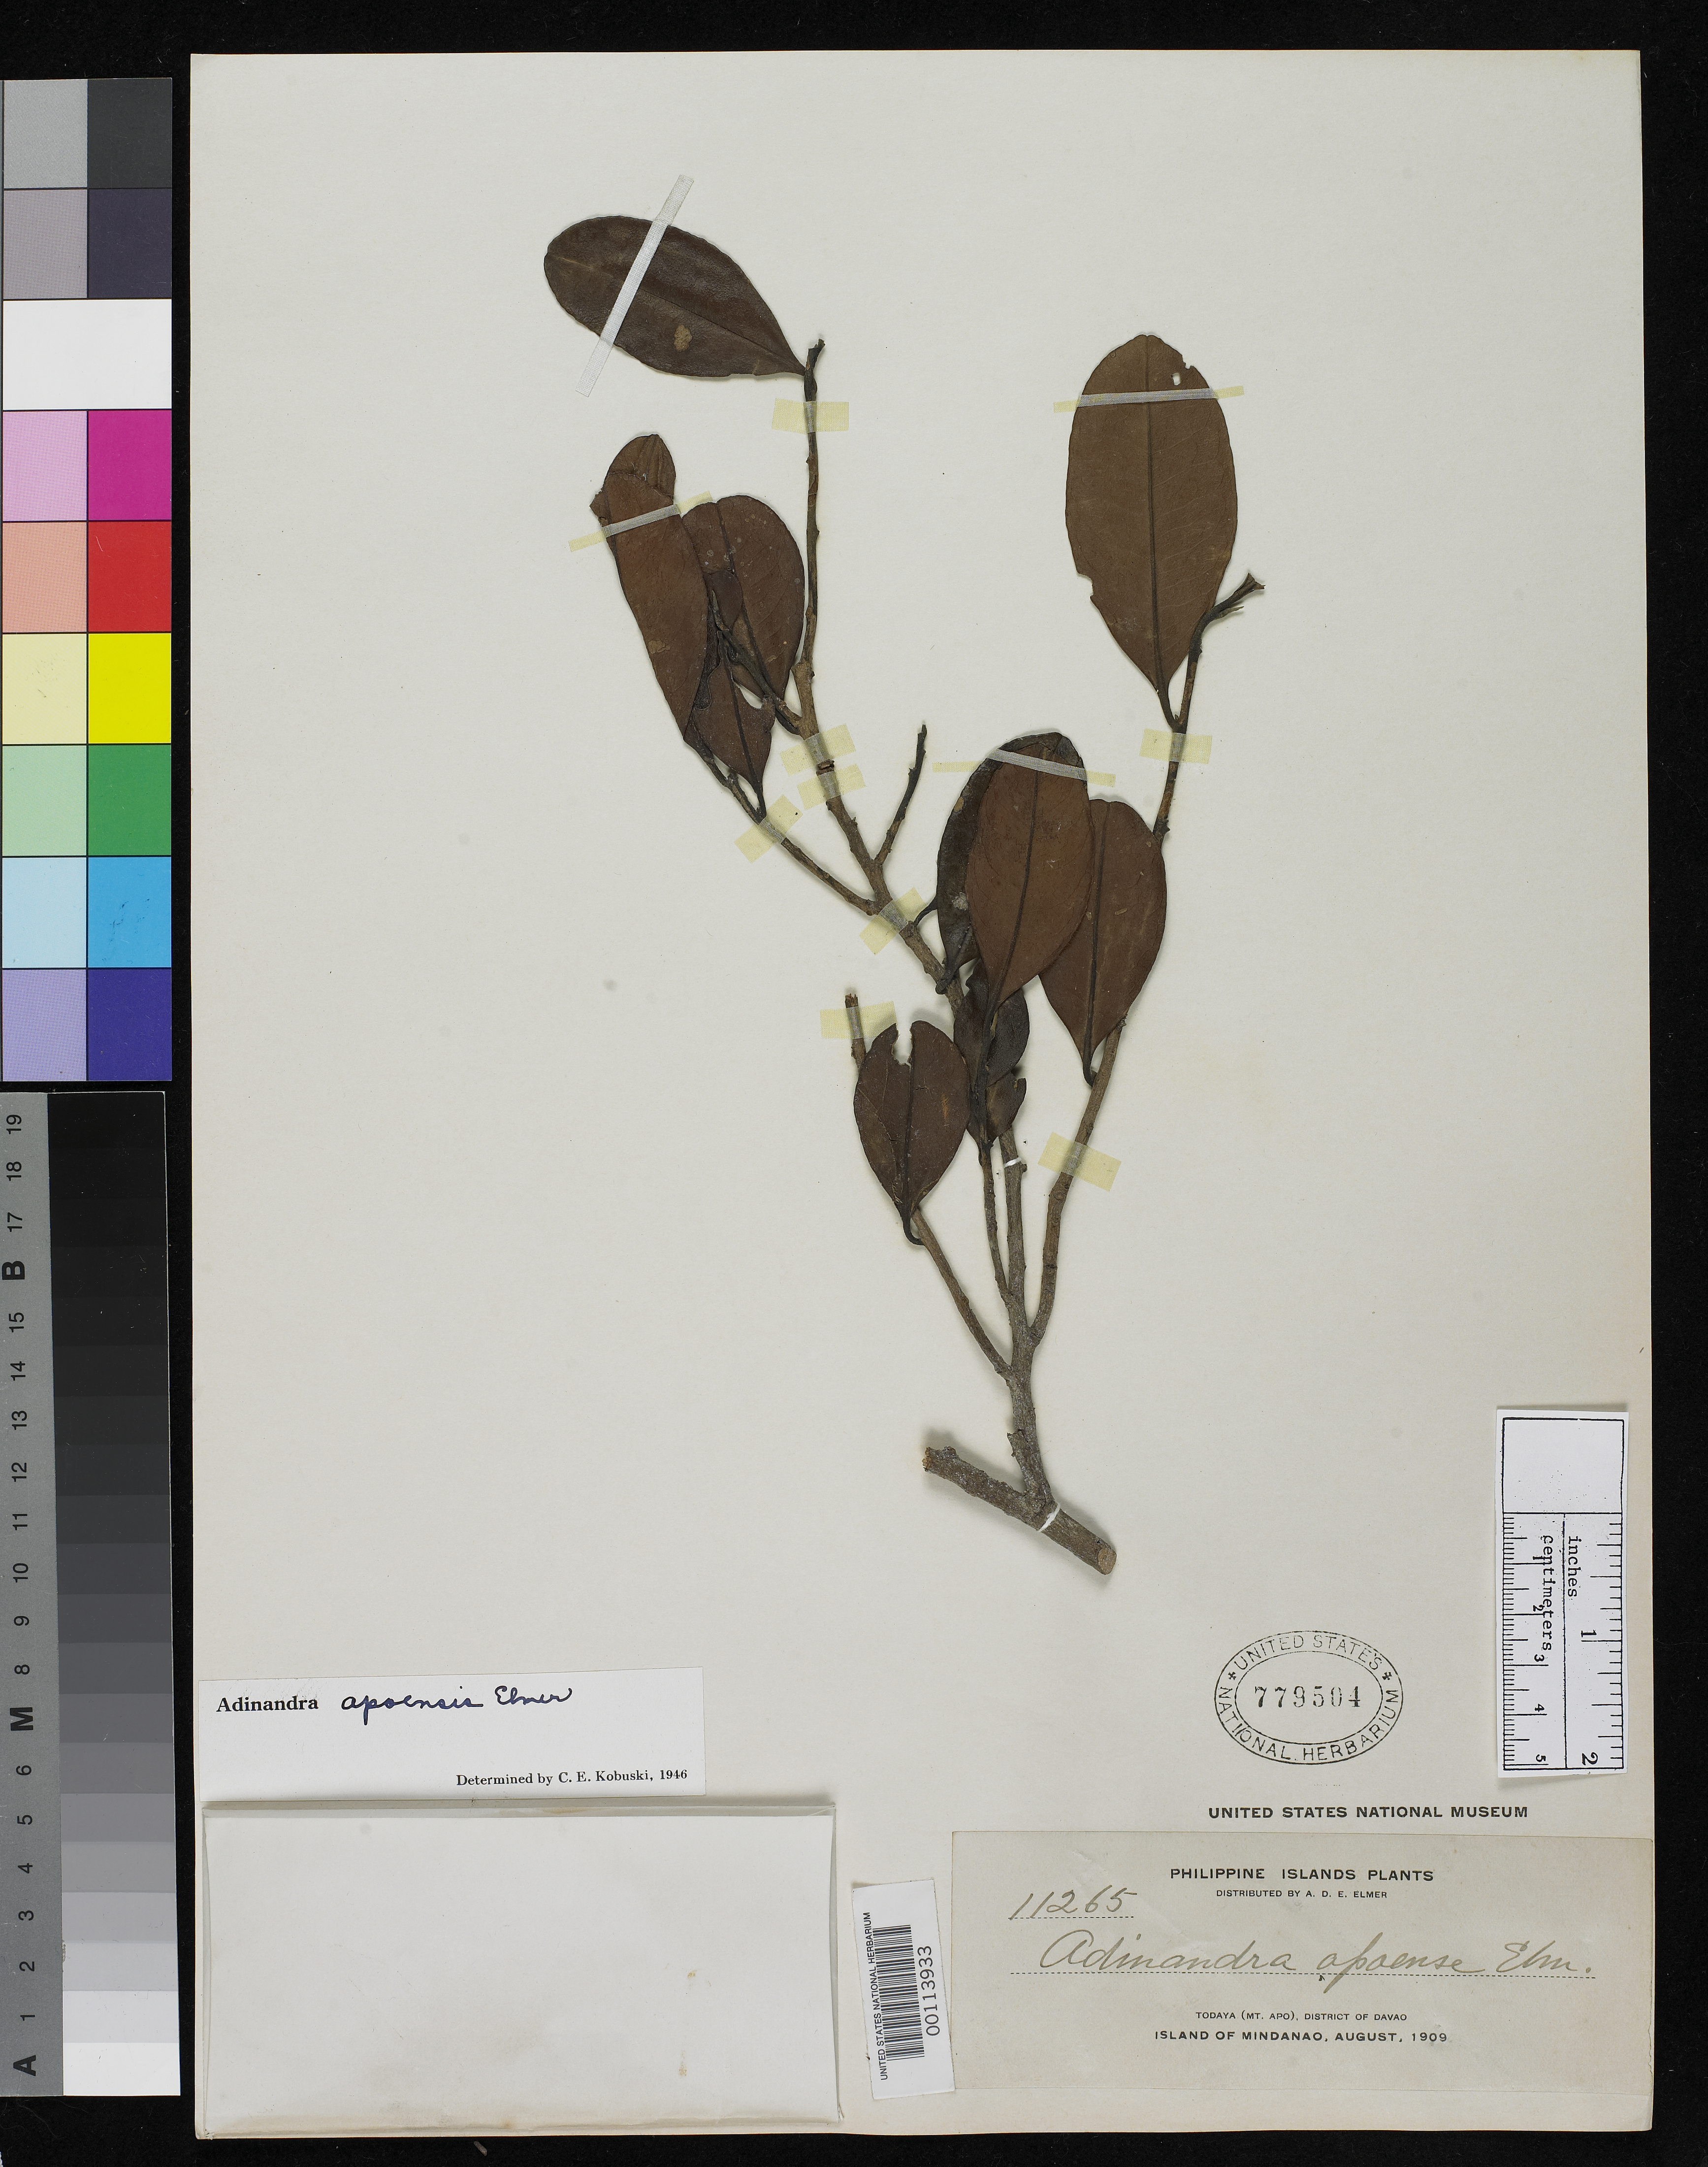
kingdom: Plantae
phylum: Tracheophyta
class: Magnoliopsida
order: Ericales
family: Pentaphylacaceae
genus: Adinandra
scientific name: Adinandra apoensis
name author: Elmer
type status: Isotype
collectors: A. D. E. Elmer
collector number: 11265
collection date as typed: Aug 1909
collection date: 1909-08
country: Philippines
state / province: Davao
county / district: Davao del Sur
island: Mindanao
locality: Mt. Apo, Todaya.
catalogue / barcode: US 779504